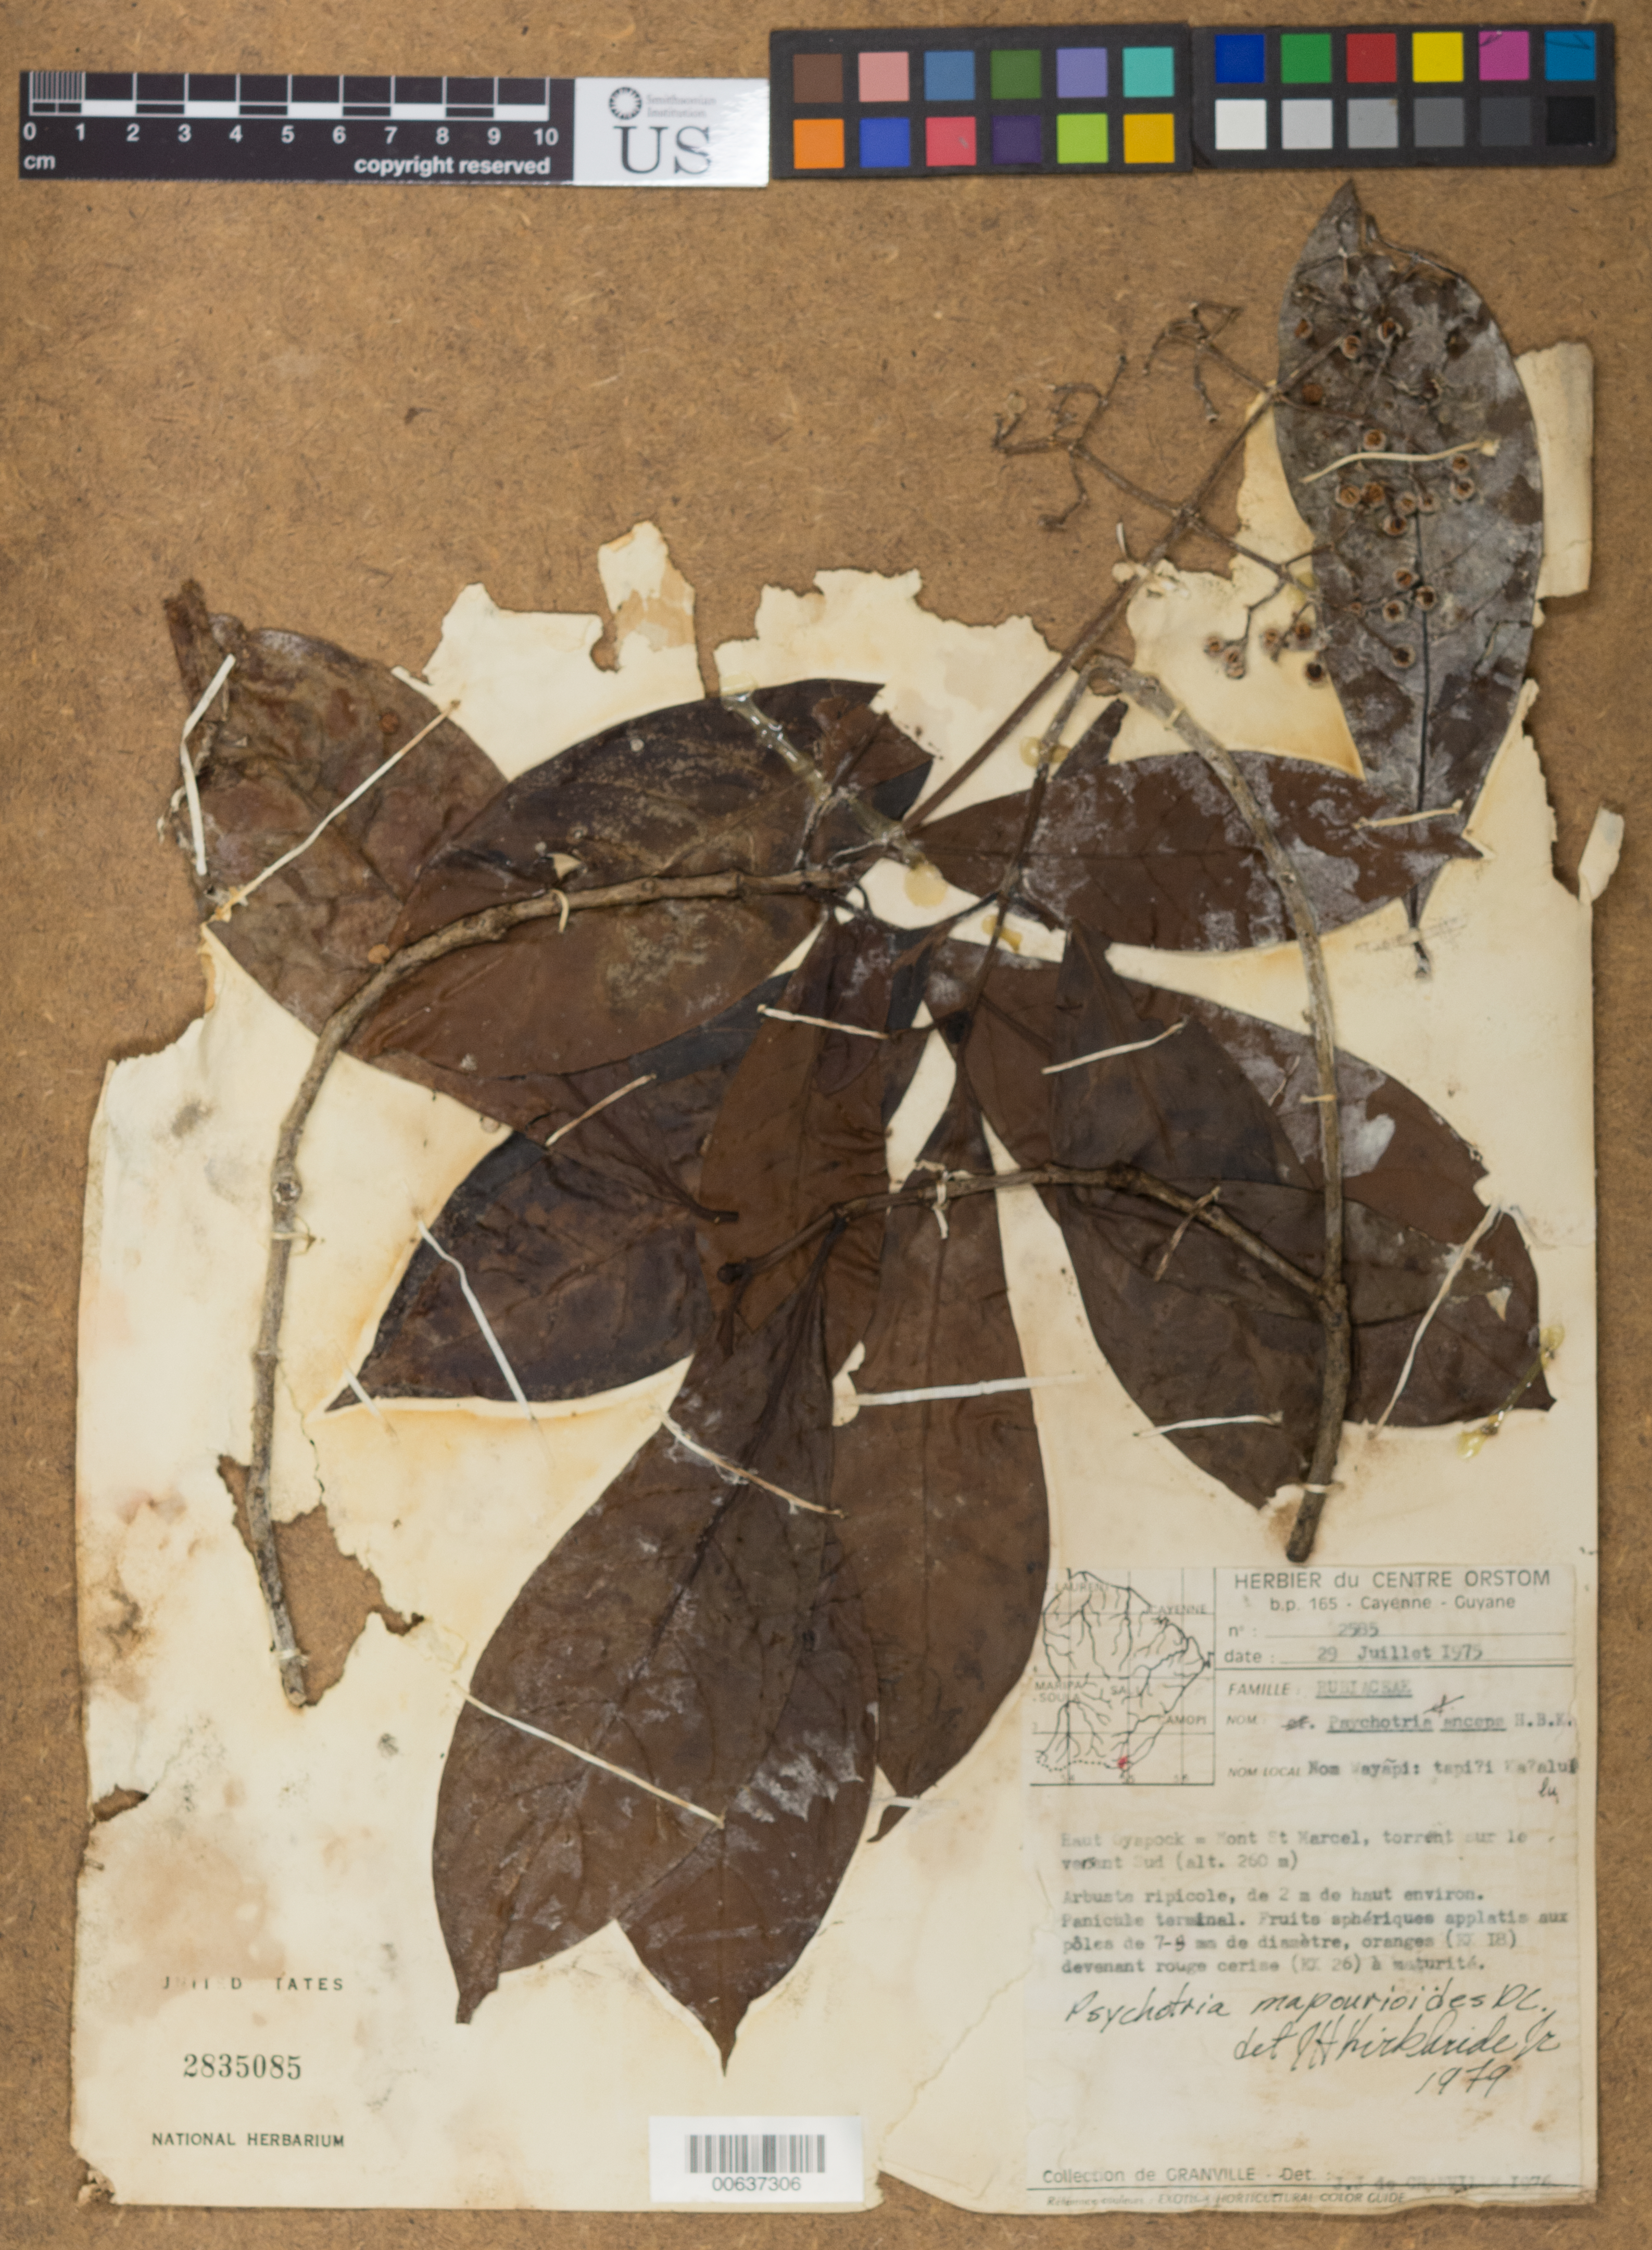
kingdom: Plantae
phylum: Tracheophyta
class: Magnoliopsida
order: Gentianales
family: Rubiaceae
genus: Psychotria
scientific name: Psychotria mapourioides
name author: DC.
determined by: Kirkbride, J. H.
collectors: J.-J. de Granville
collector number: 2585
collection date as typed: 29-Jul-75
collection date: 1975-07-29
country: French Guiana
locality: Haut Oyapock, Mt. St. Marcel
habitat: Torrent su le versant sud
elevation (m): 260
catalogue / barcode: US 2835085